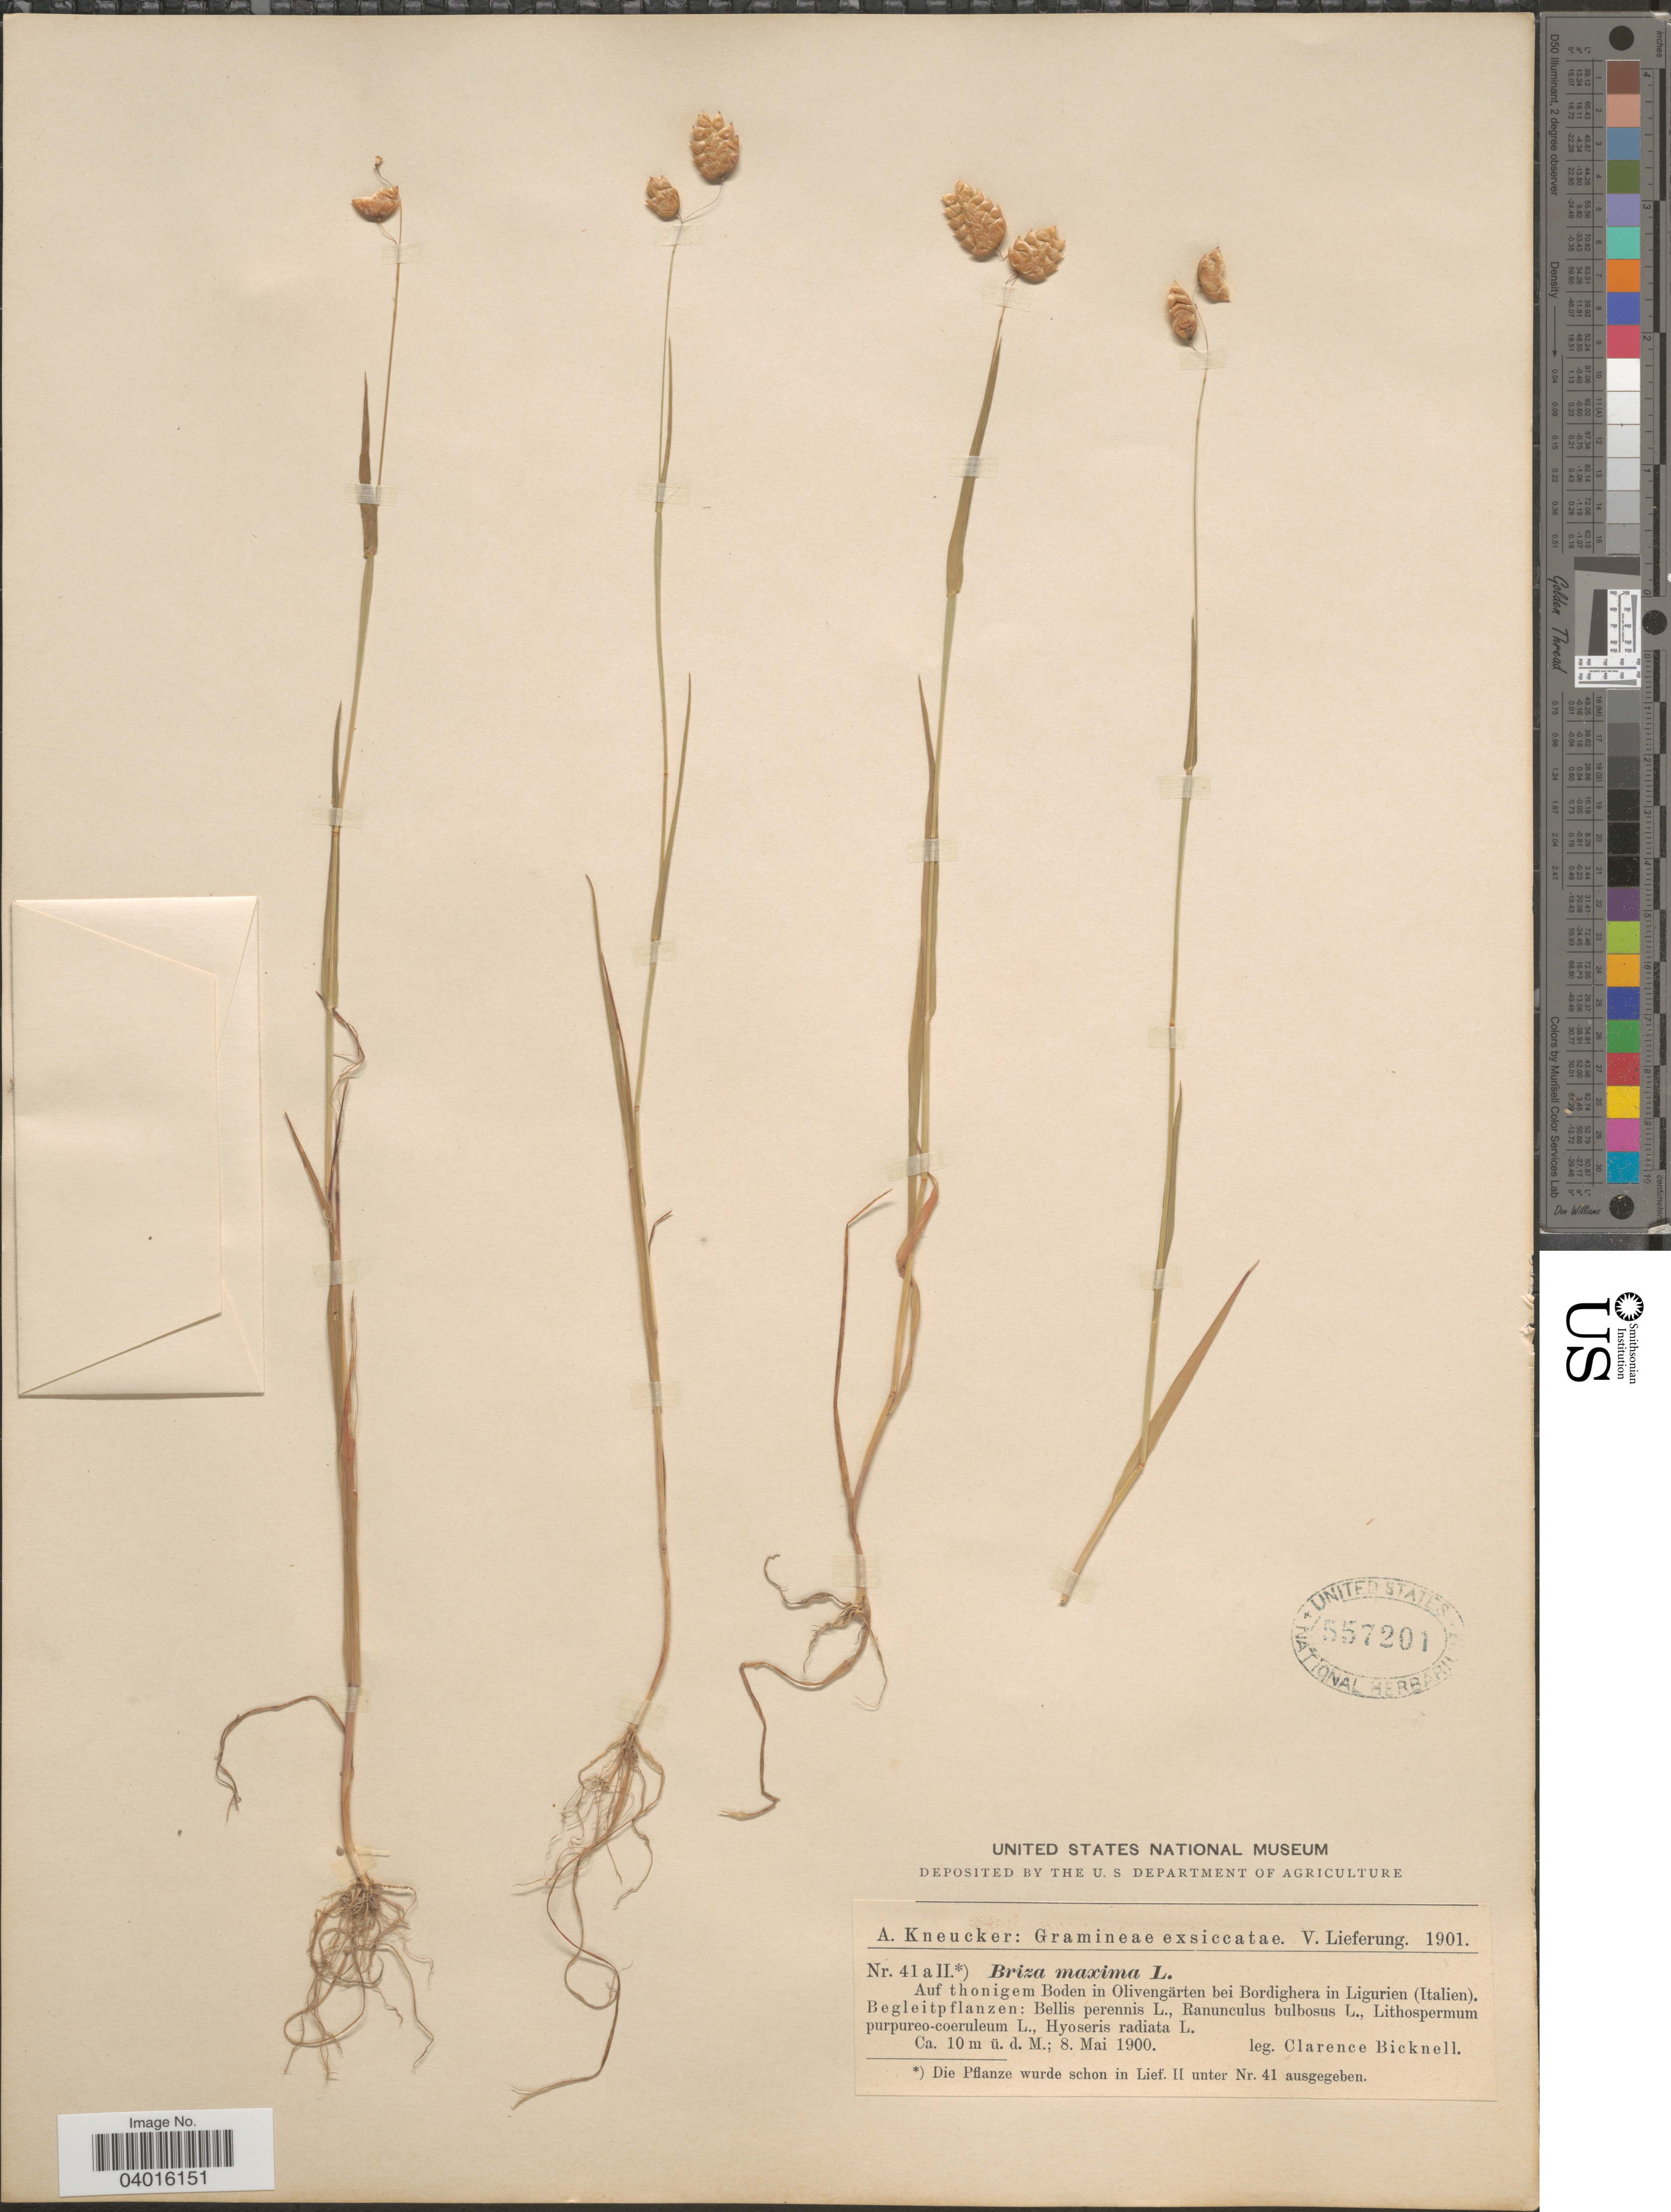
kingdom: Plantae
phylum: Tracheophyta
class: Liliopsida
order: Poales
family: Poaceae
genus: Briza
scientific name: Briza maxima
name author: L.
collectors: C. Bicknell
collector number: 41 a II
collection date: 1900-05-08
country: Italy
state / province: Liguria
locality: Auf thonigem Boden in Olivengärten bei Bordighera in Ligurien (Italien).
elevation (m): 10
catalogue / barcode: US 557201